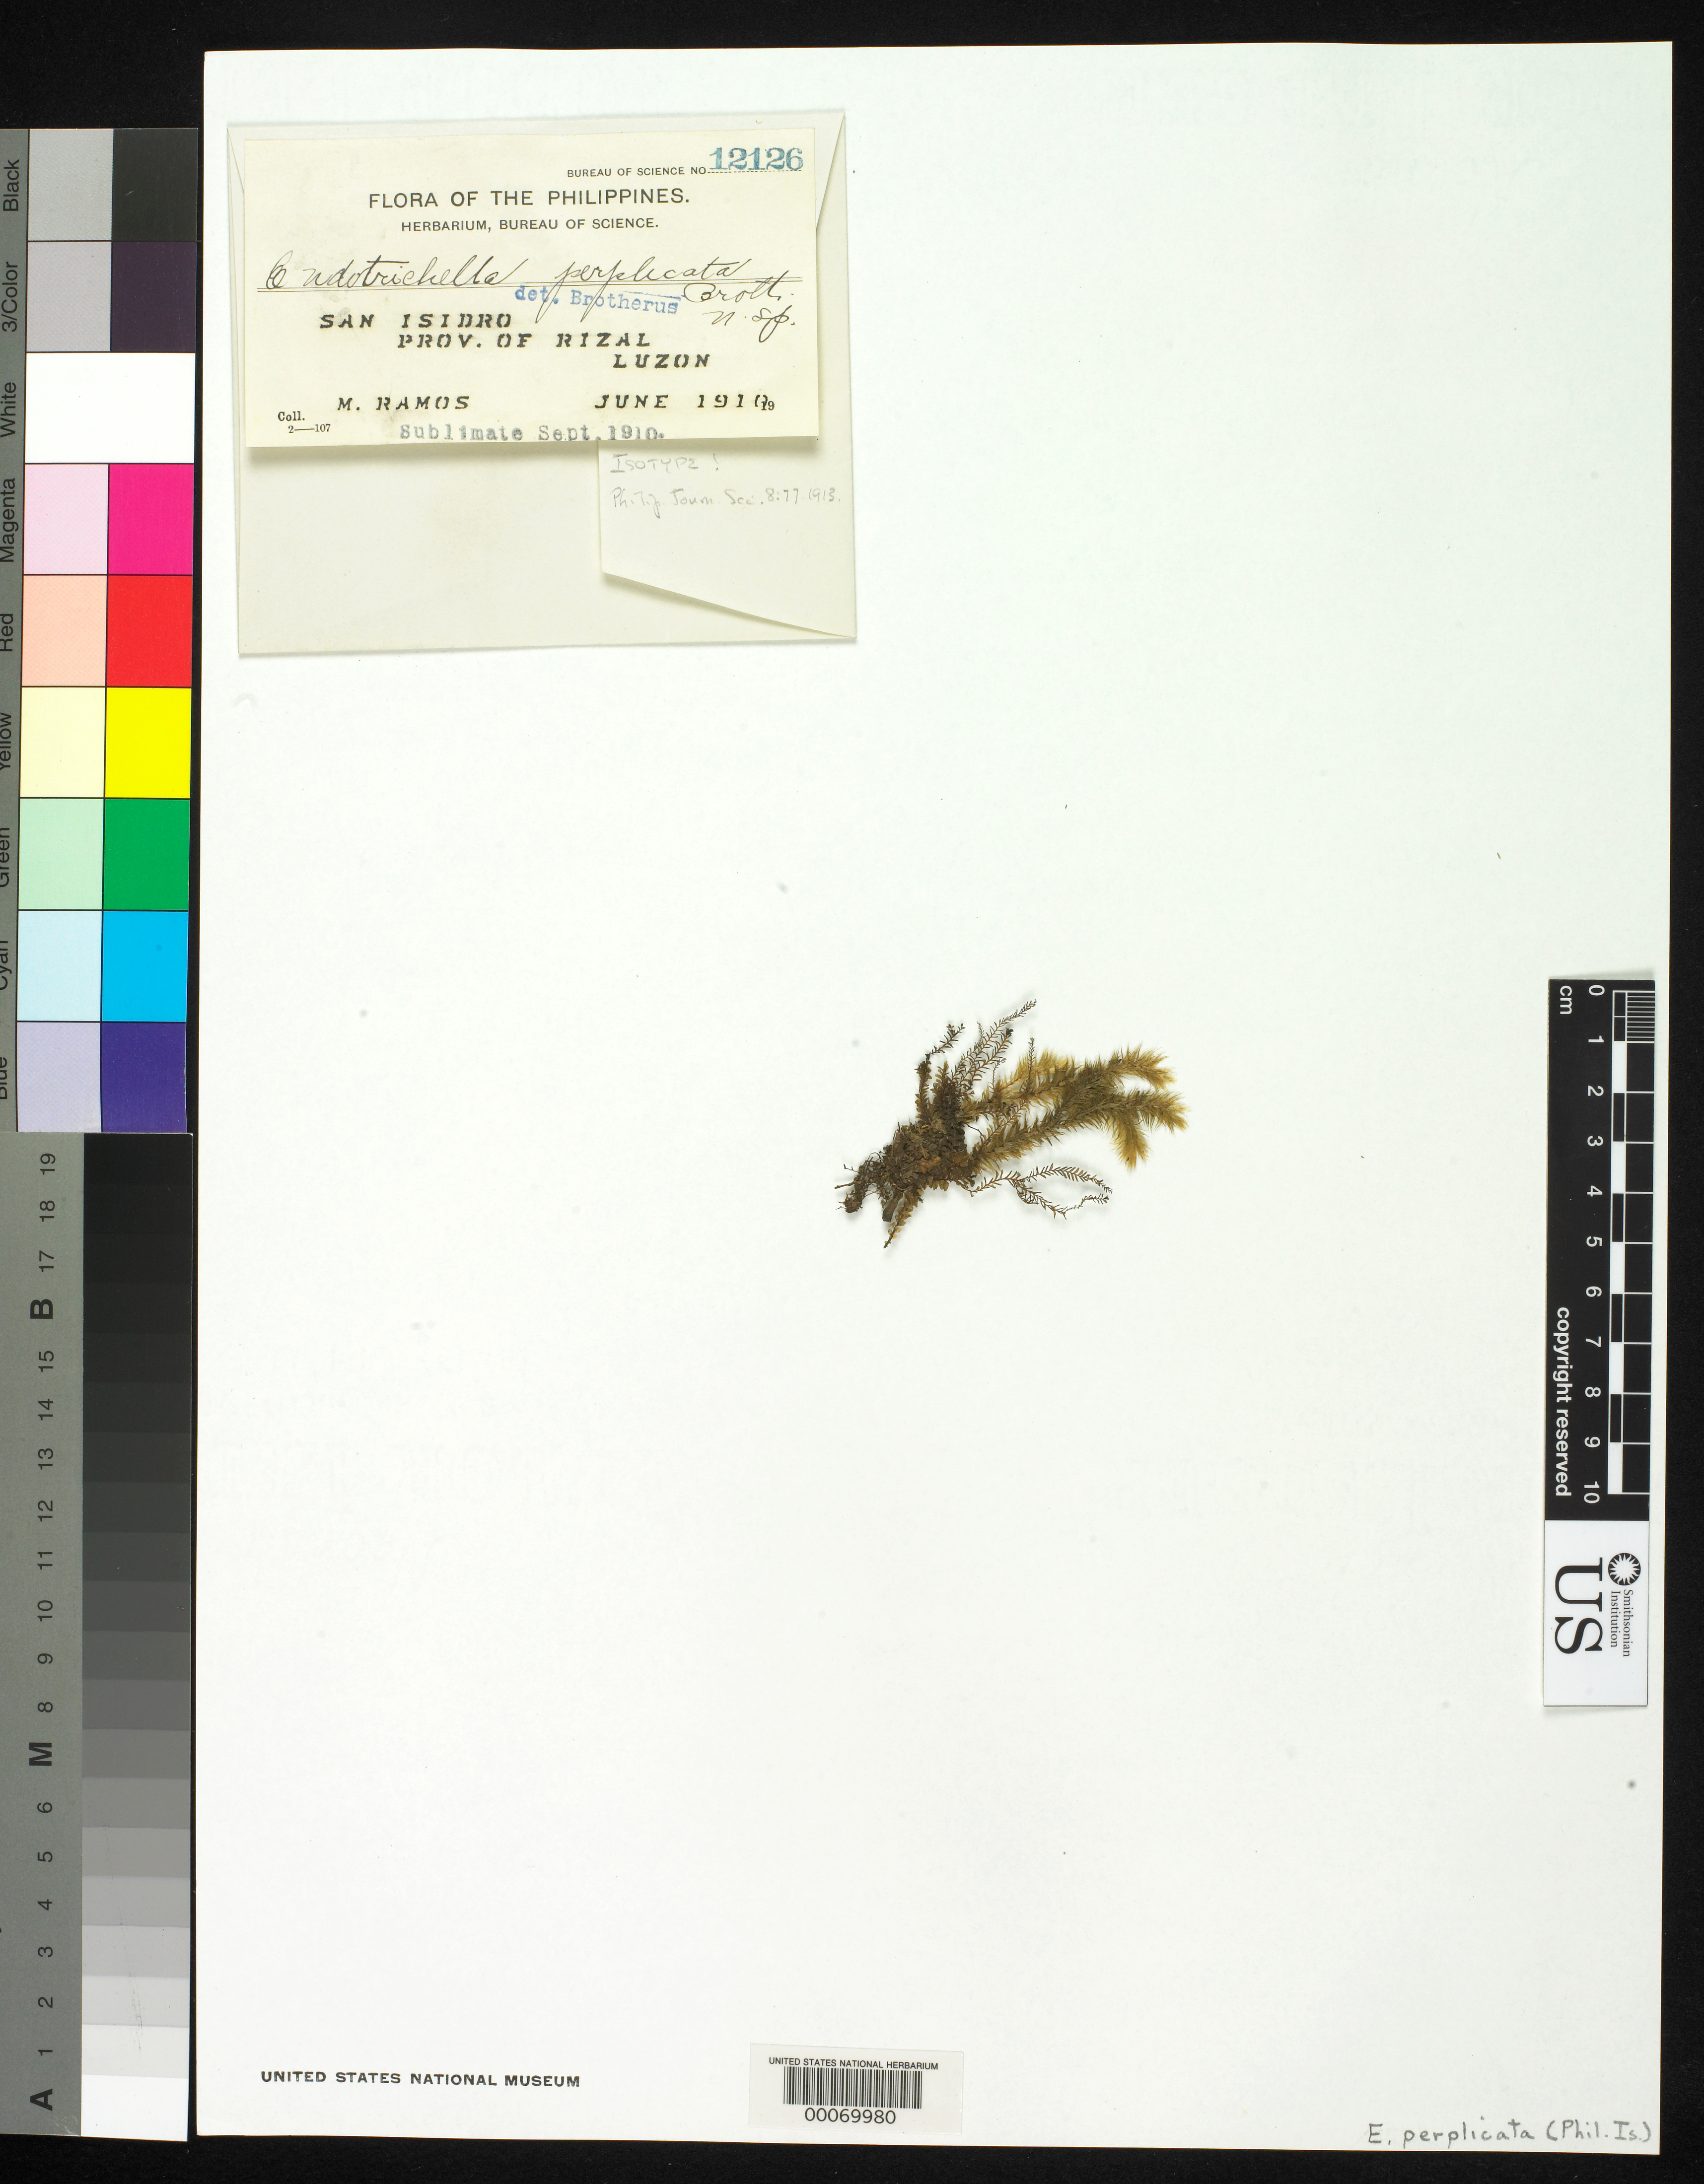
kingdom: Plantae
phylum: Bryophyta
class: Bryopsida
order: Hypnales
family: Pterobryaceae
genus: Endotrichella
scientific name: Endotrichella perplicata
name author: Broth.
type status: Isotype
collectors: M. Ramos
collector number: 12126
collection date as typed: Jun 1910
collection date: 1910-06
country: Philippines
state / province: Calabarzon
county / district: Rizal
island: Luzon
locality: San Isidro.